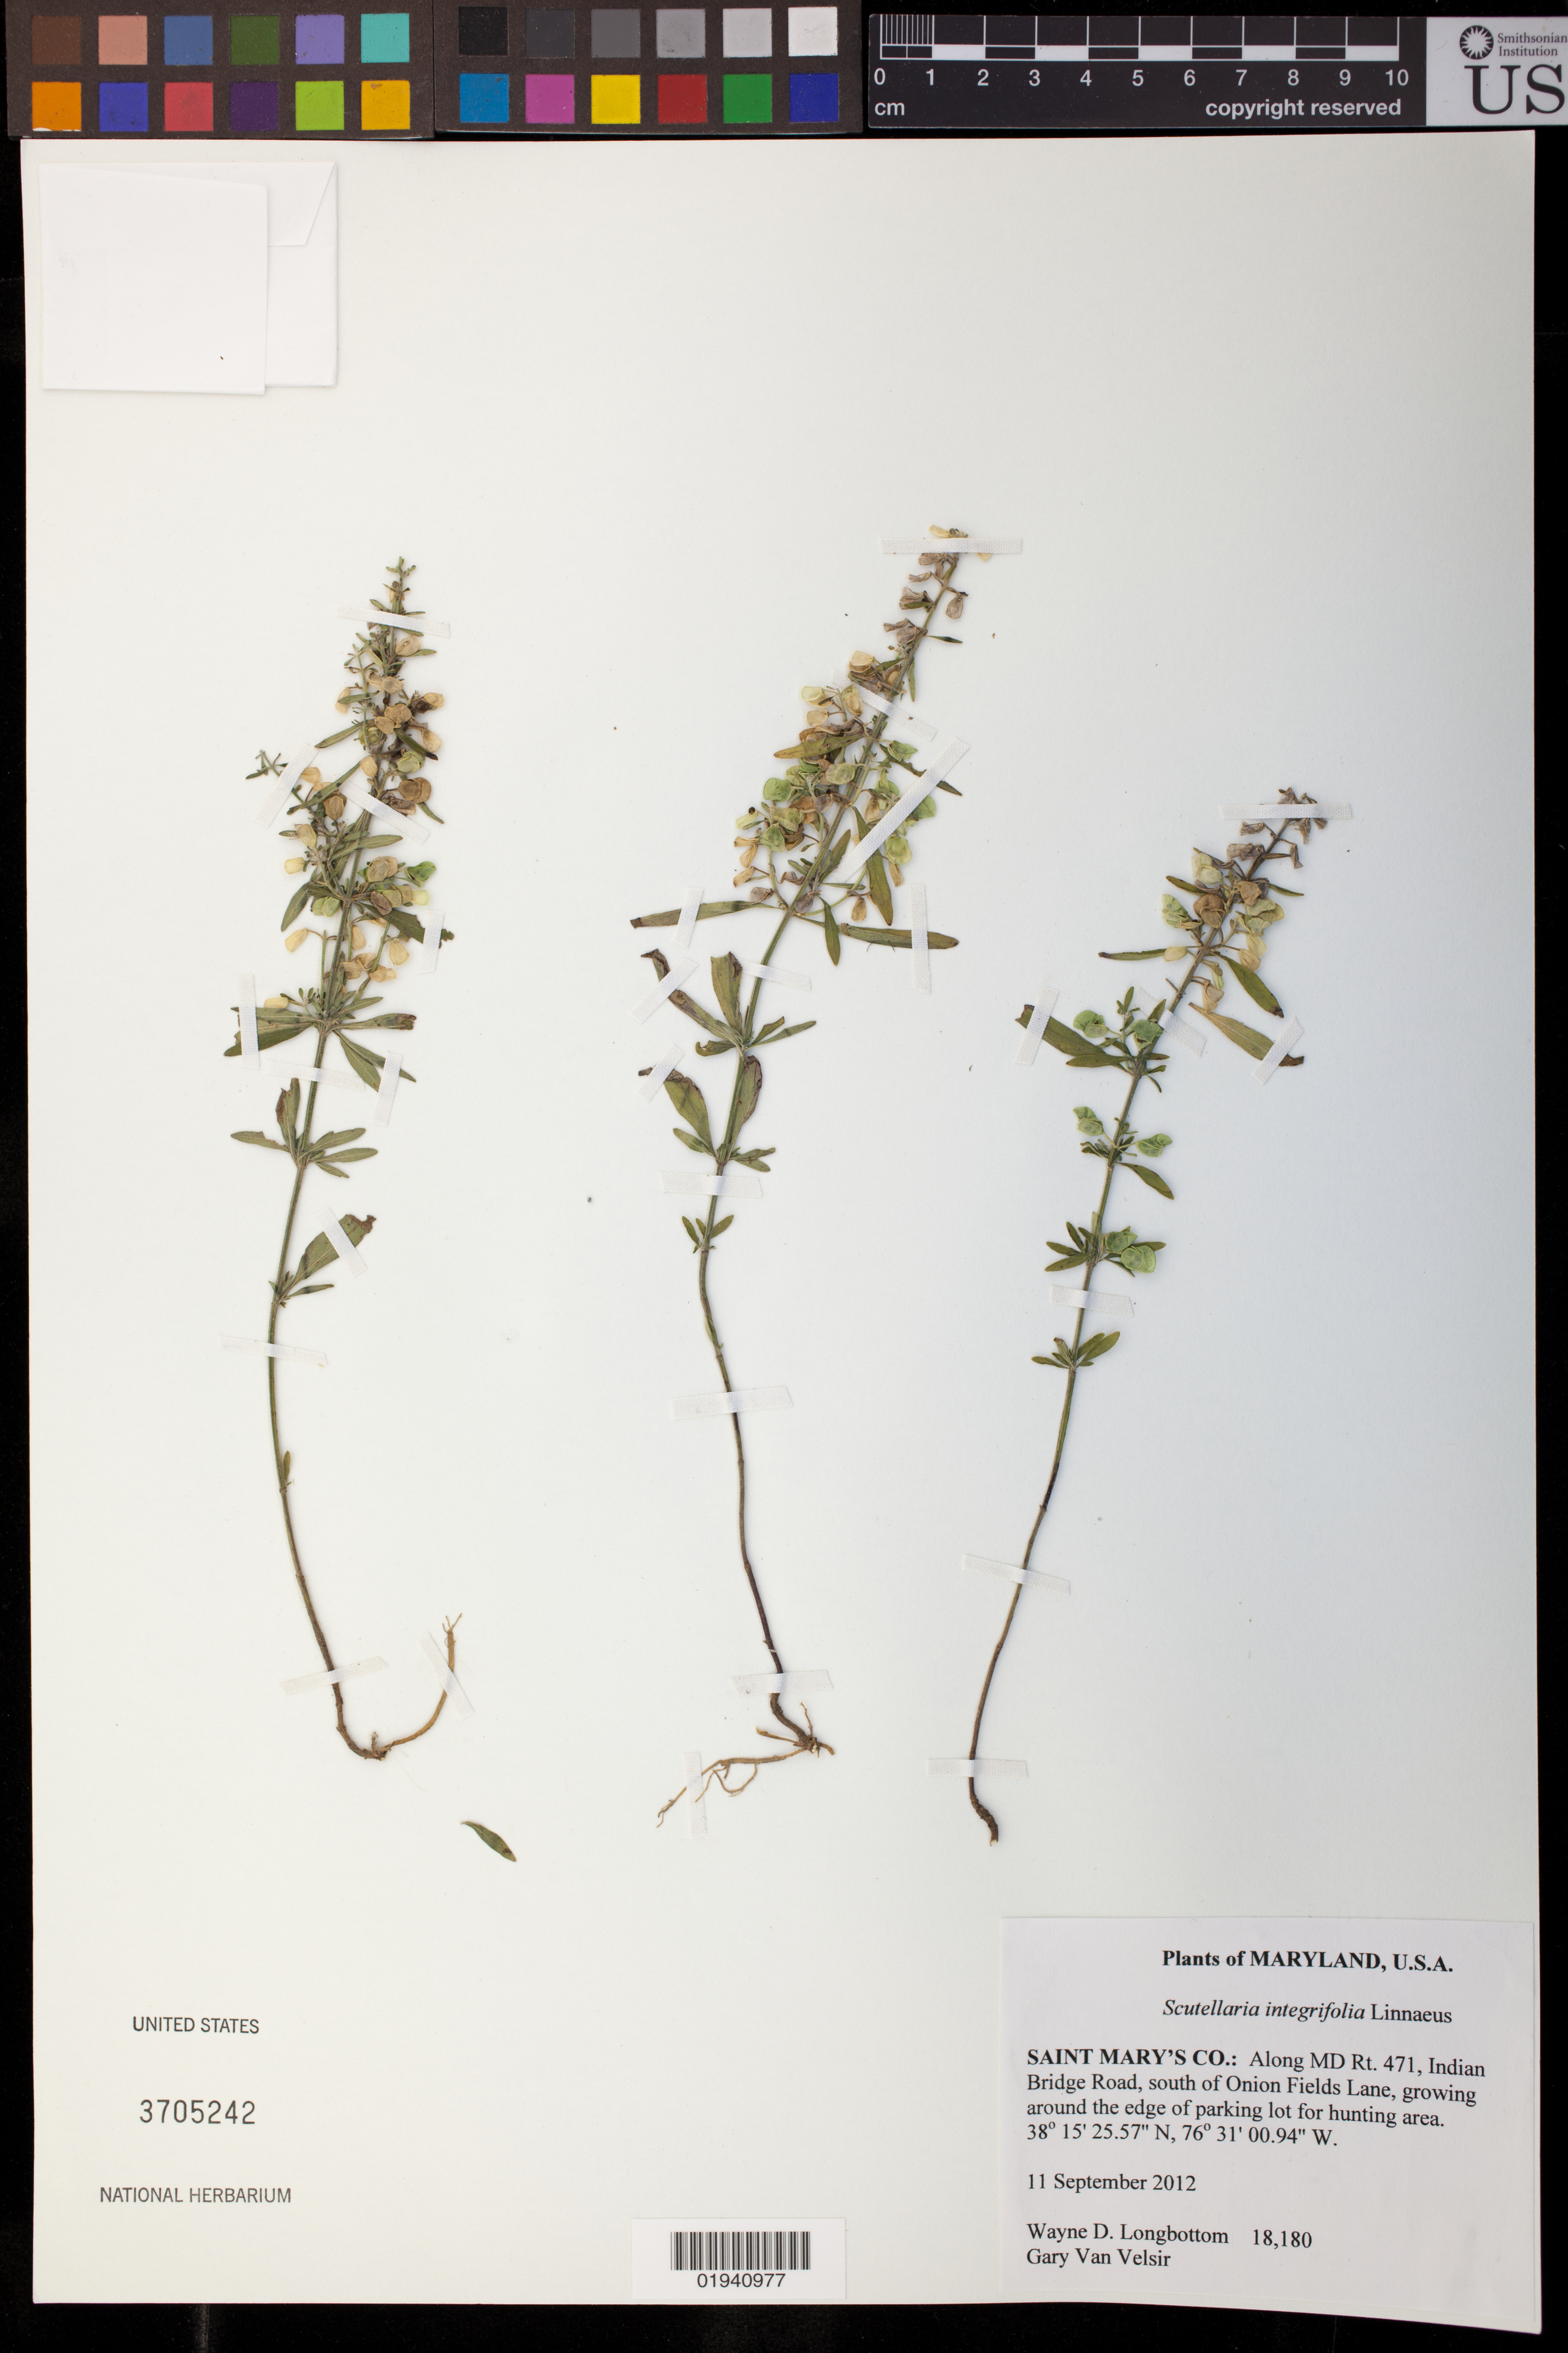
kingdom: Plantae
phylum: Tracheophyta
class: Magnoliopsida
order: Lamiales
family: Lamiaceae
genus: Scutellaria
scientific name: Scutellaria integrifolia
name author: L.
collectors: W. D. Longbottom & G. Van Velsir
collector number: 18180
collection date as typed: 11 September 2012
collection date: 2012-09-11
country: United States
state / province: Maryland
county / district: St. Mary's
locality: Along MD Rt. 471, Indian Bridge Road, south of Onion Fields Lane, growing around the edge of parking lot for hunting area.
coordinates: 38 15 25.57 N, 76 31 0.94 W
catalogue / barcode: US 3705242